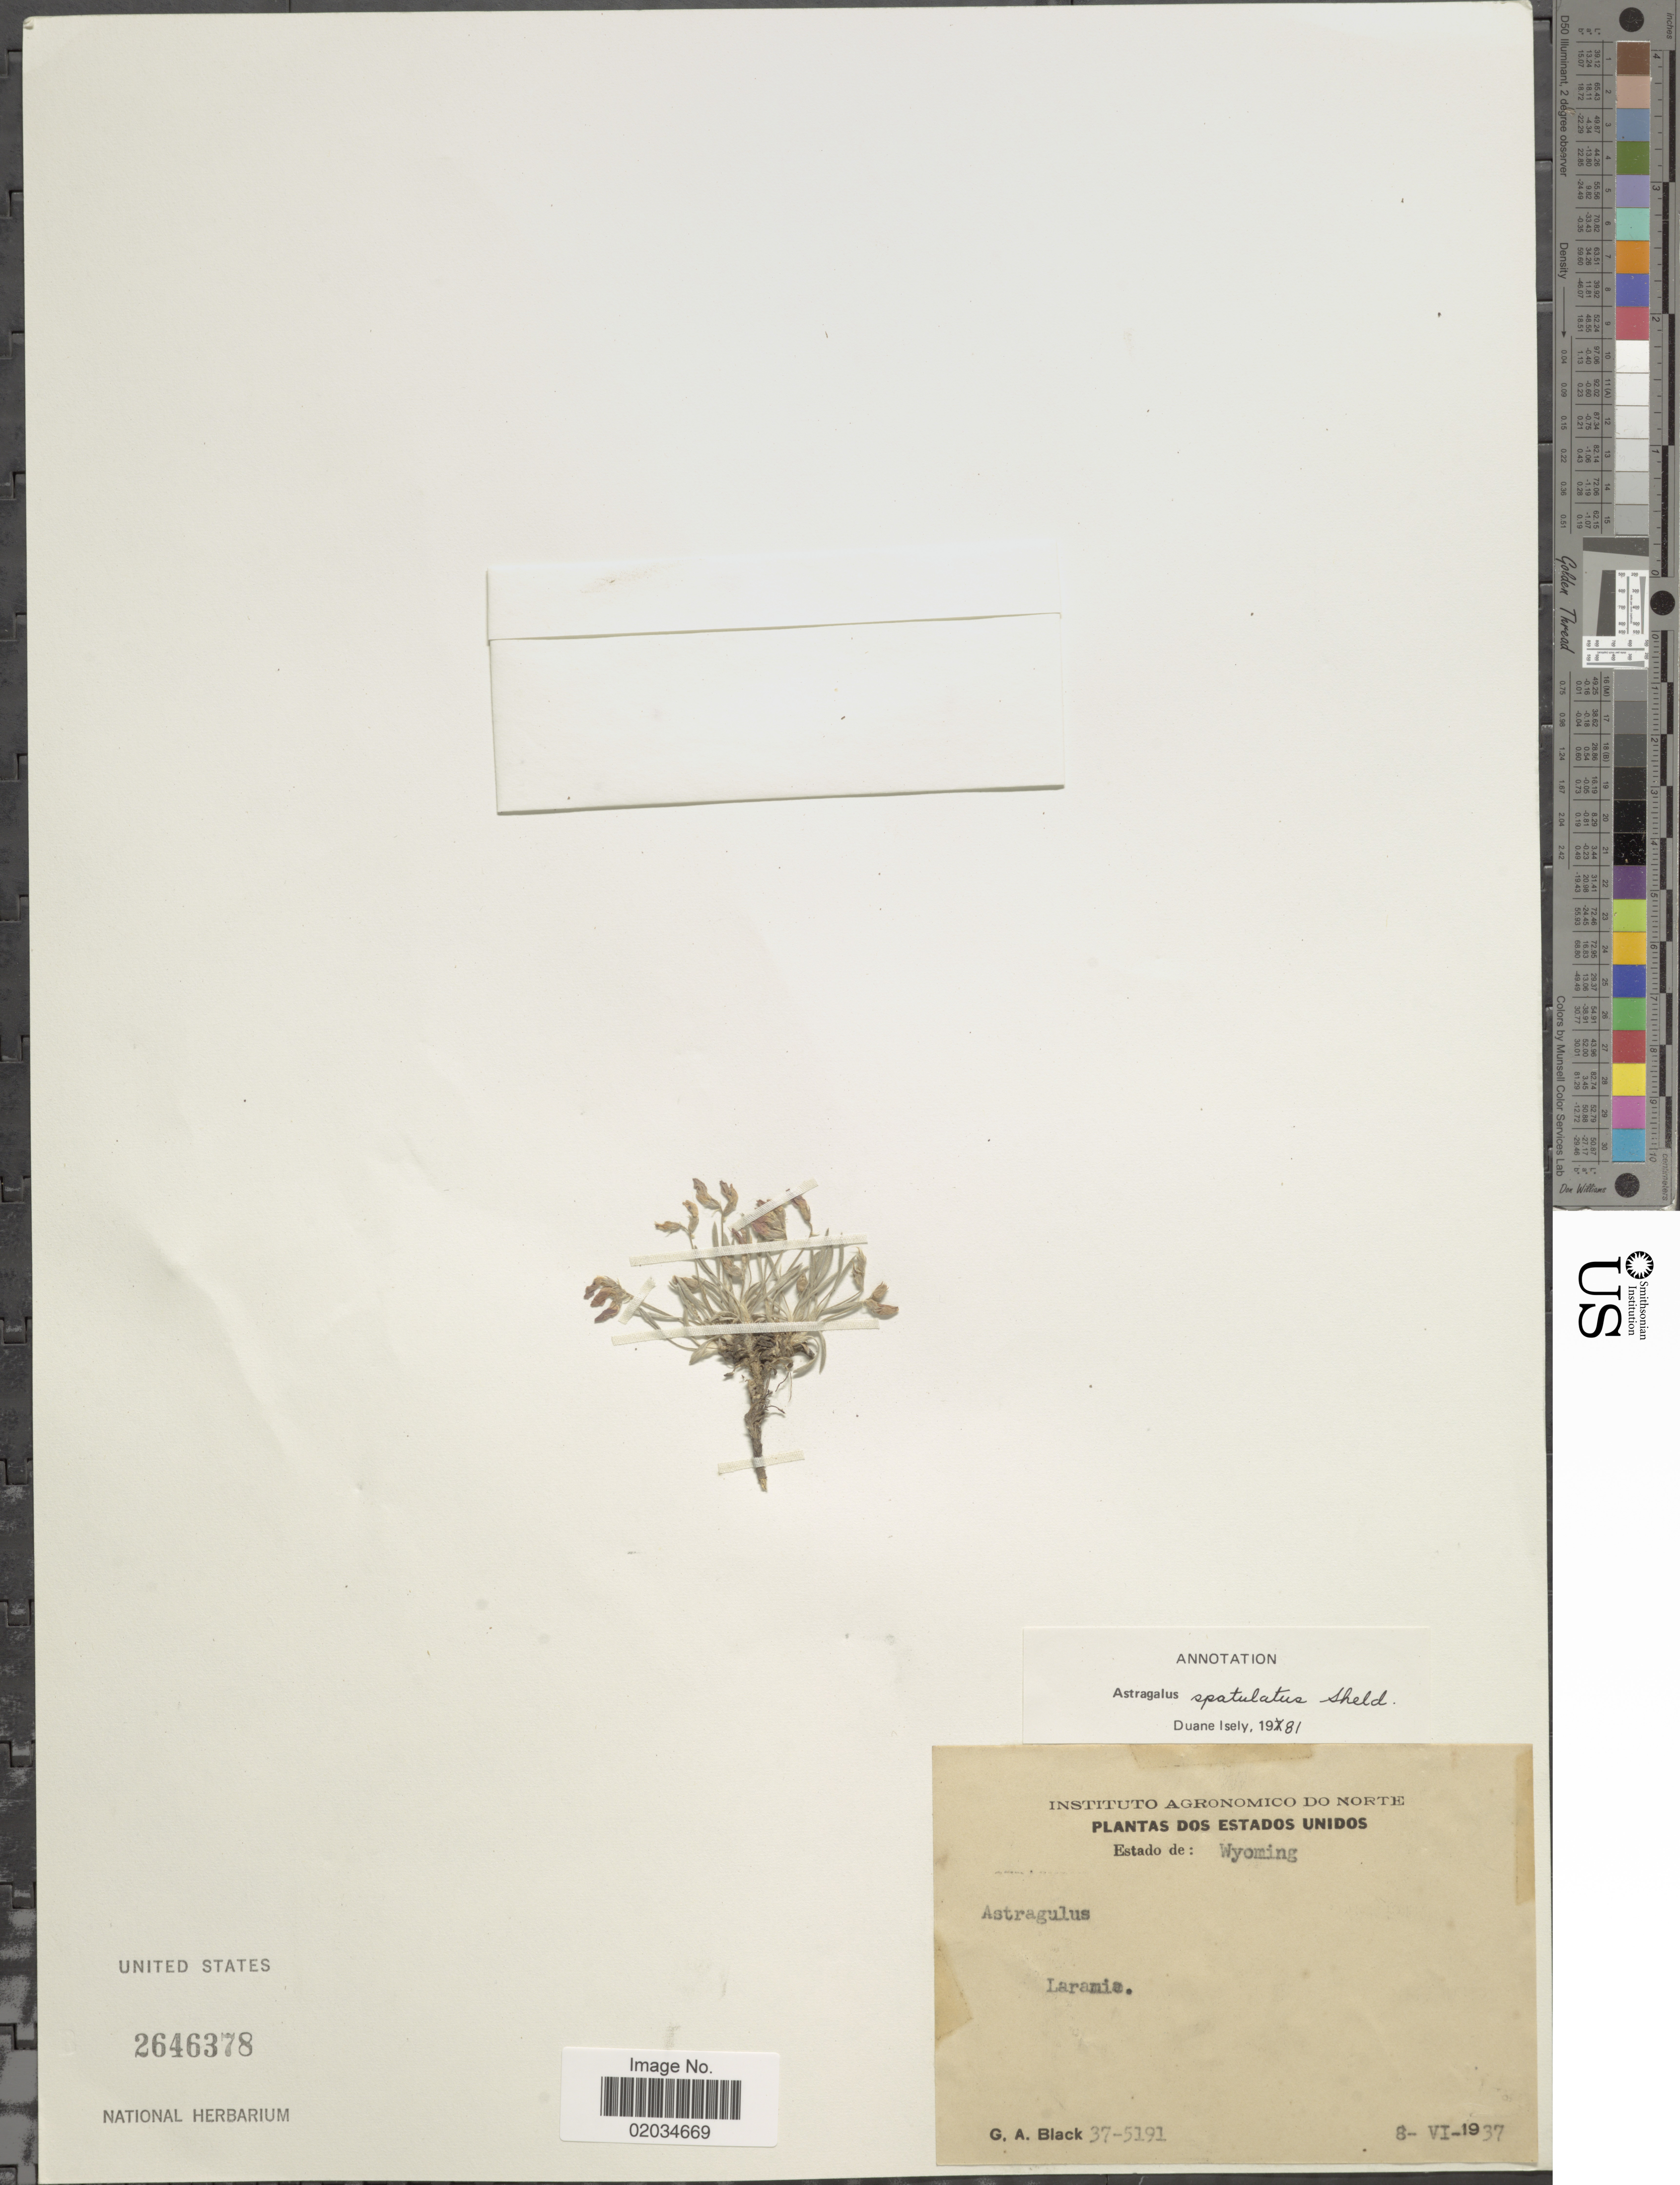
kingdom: Plantae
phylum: Tracheophyta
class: Magnoliopsida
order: Fabales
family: Fabaceae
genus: Astragalus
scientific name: Astragalus spatulatus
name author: E. Sheld.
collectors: G. A. Black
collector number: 37-5191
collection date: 1937-06-08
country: United States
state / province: Wyoming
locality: Estados Unidos. Laramie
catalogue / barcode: US 2646378